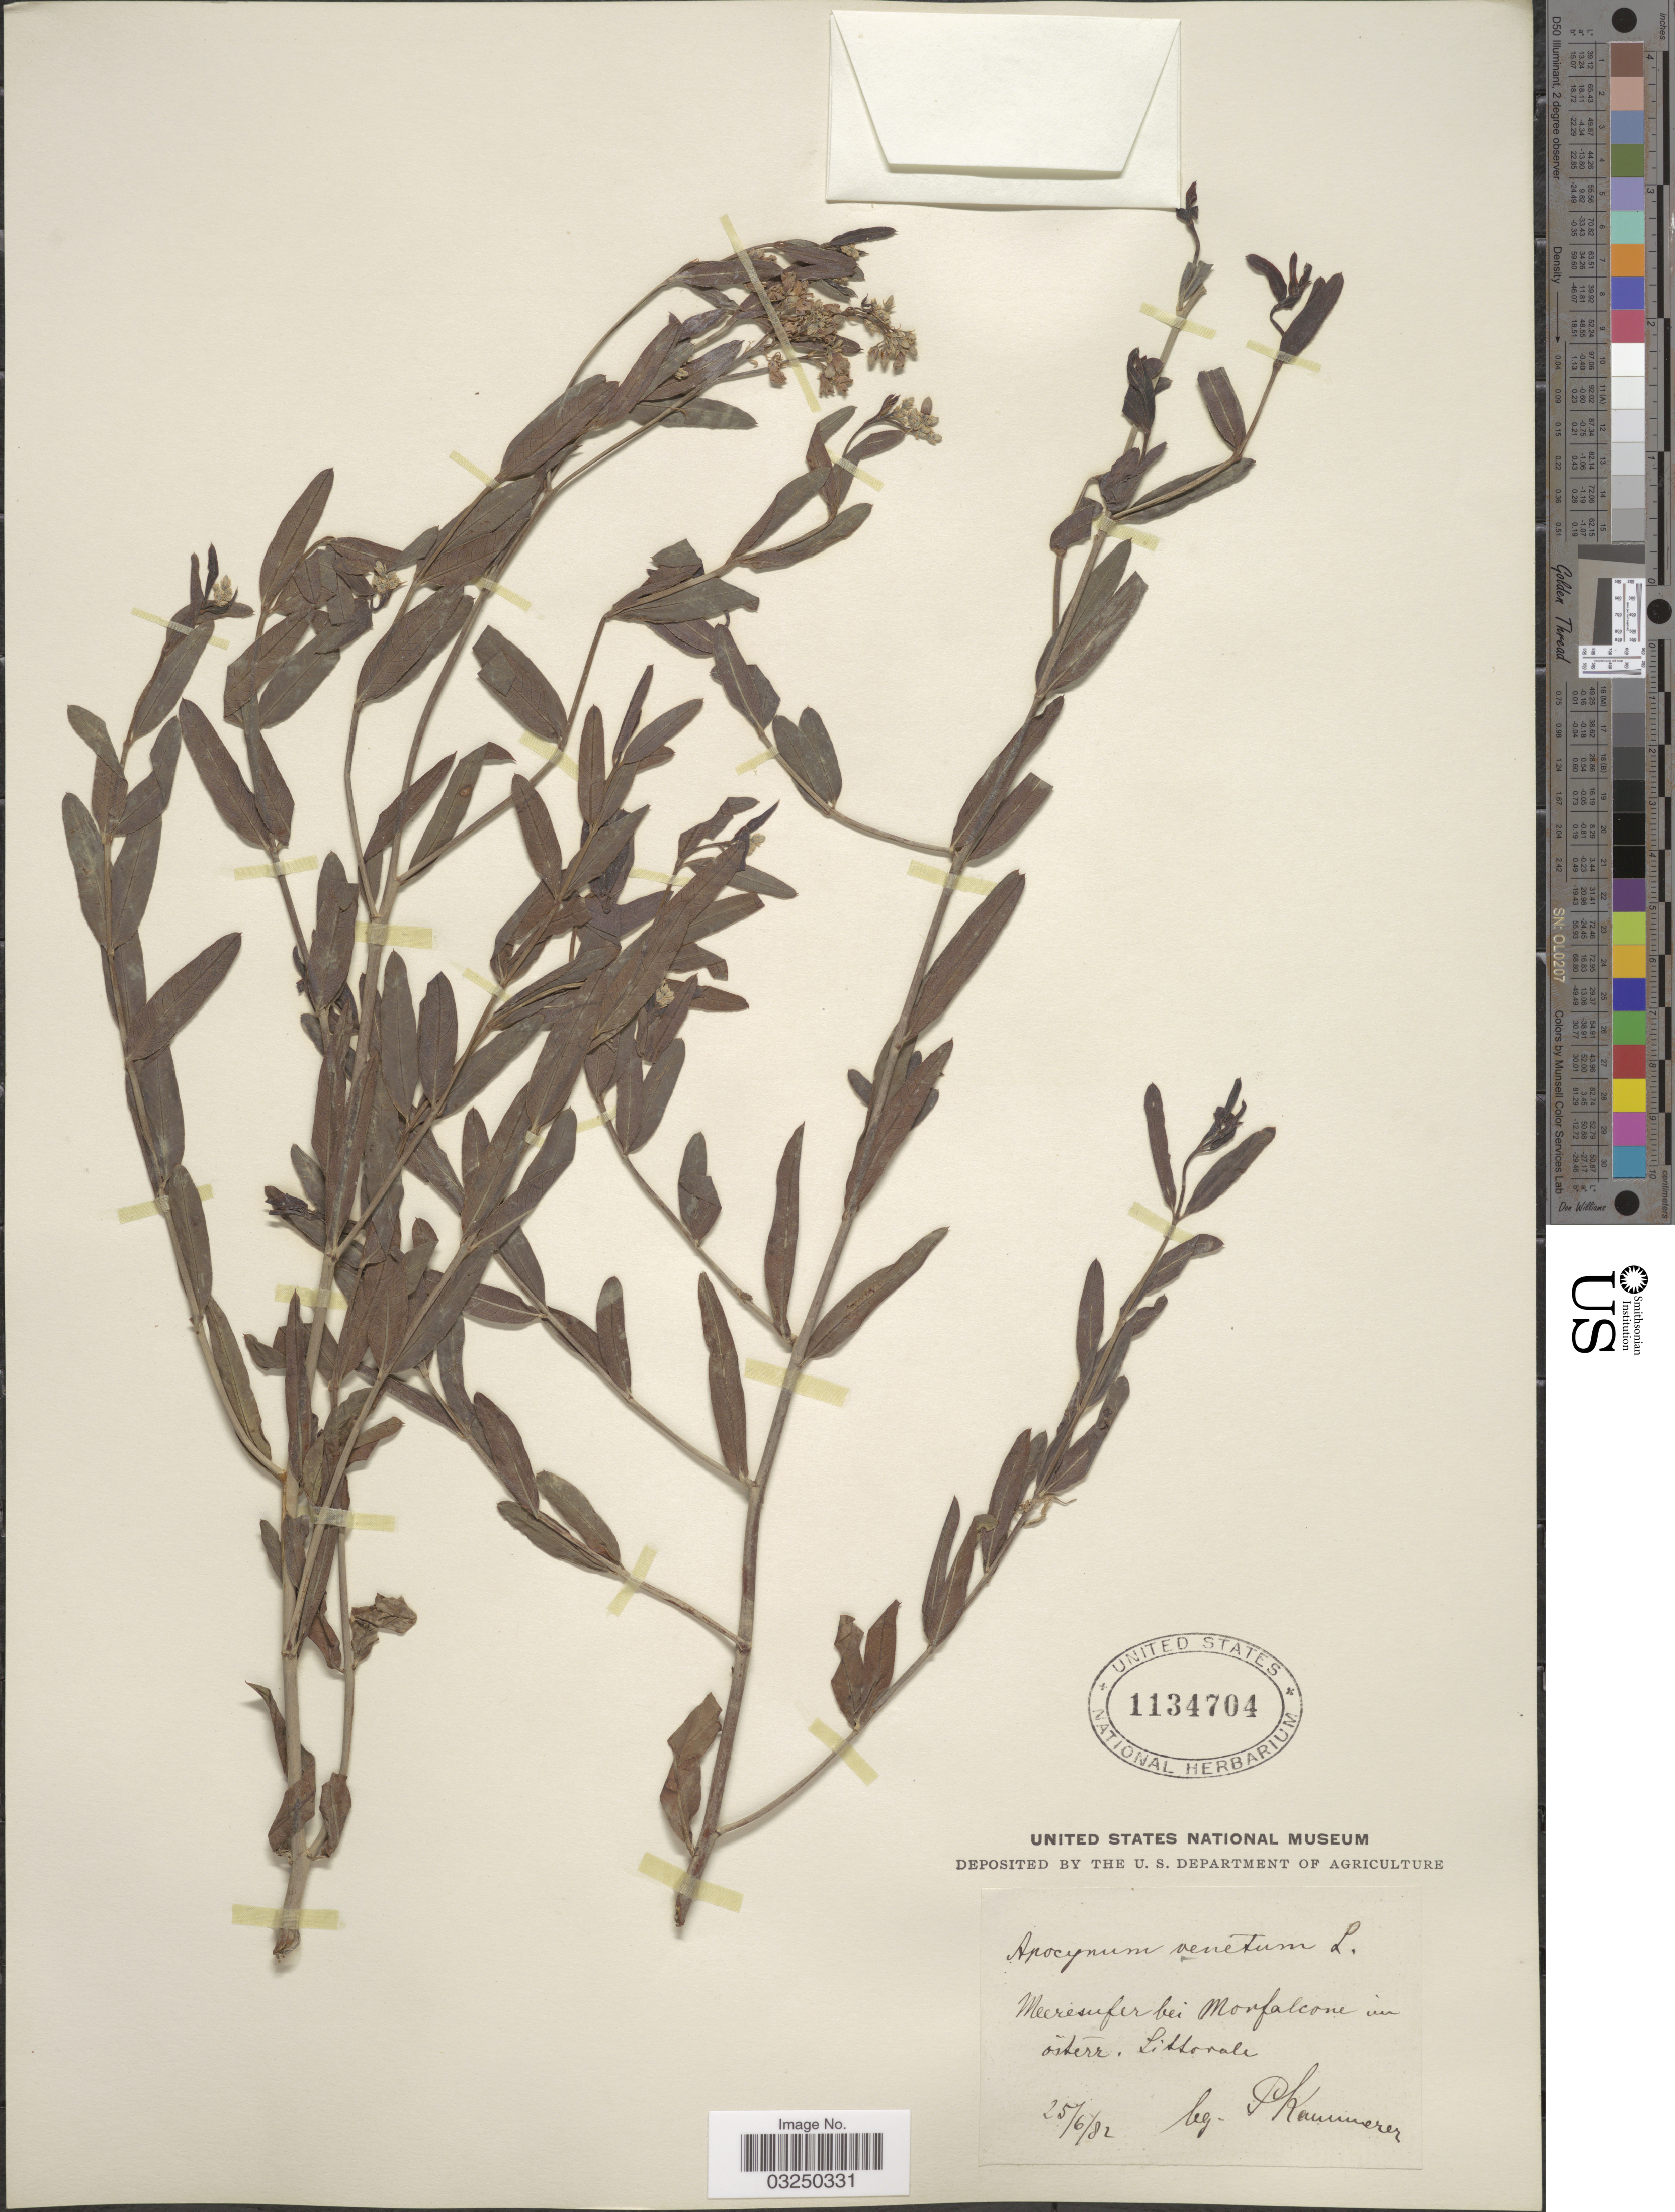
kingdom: Plantae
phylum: Tracheophyta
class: Magnoliopsida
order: Gentianales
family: Apocynaceae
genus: Apocynum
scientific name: Apocynum venetum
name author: L.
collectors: P. Kammerer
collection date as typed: Transcribed d/m/y: 25/6/82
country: Italy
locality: Meeresufer bei Morfalcone im österr. Littorale.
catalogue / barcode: US 1134704